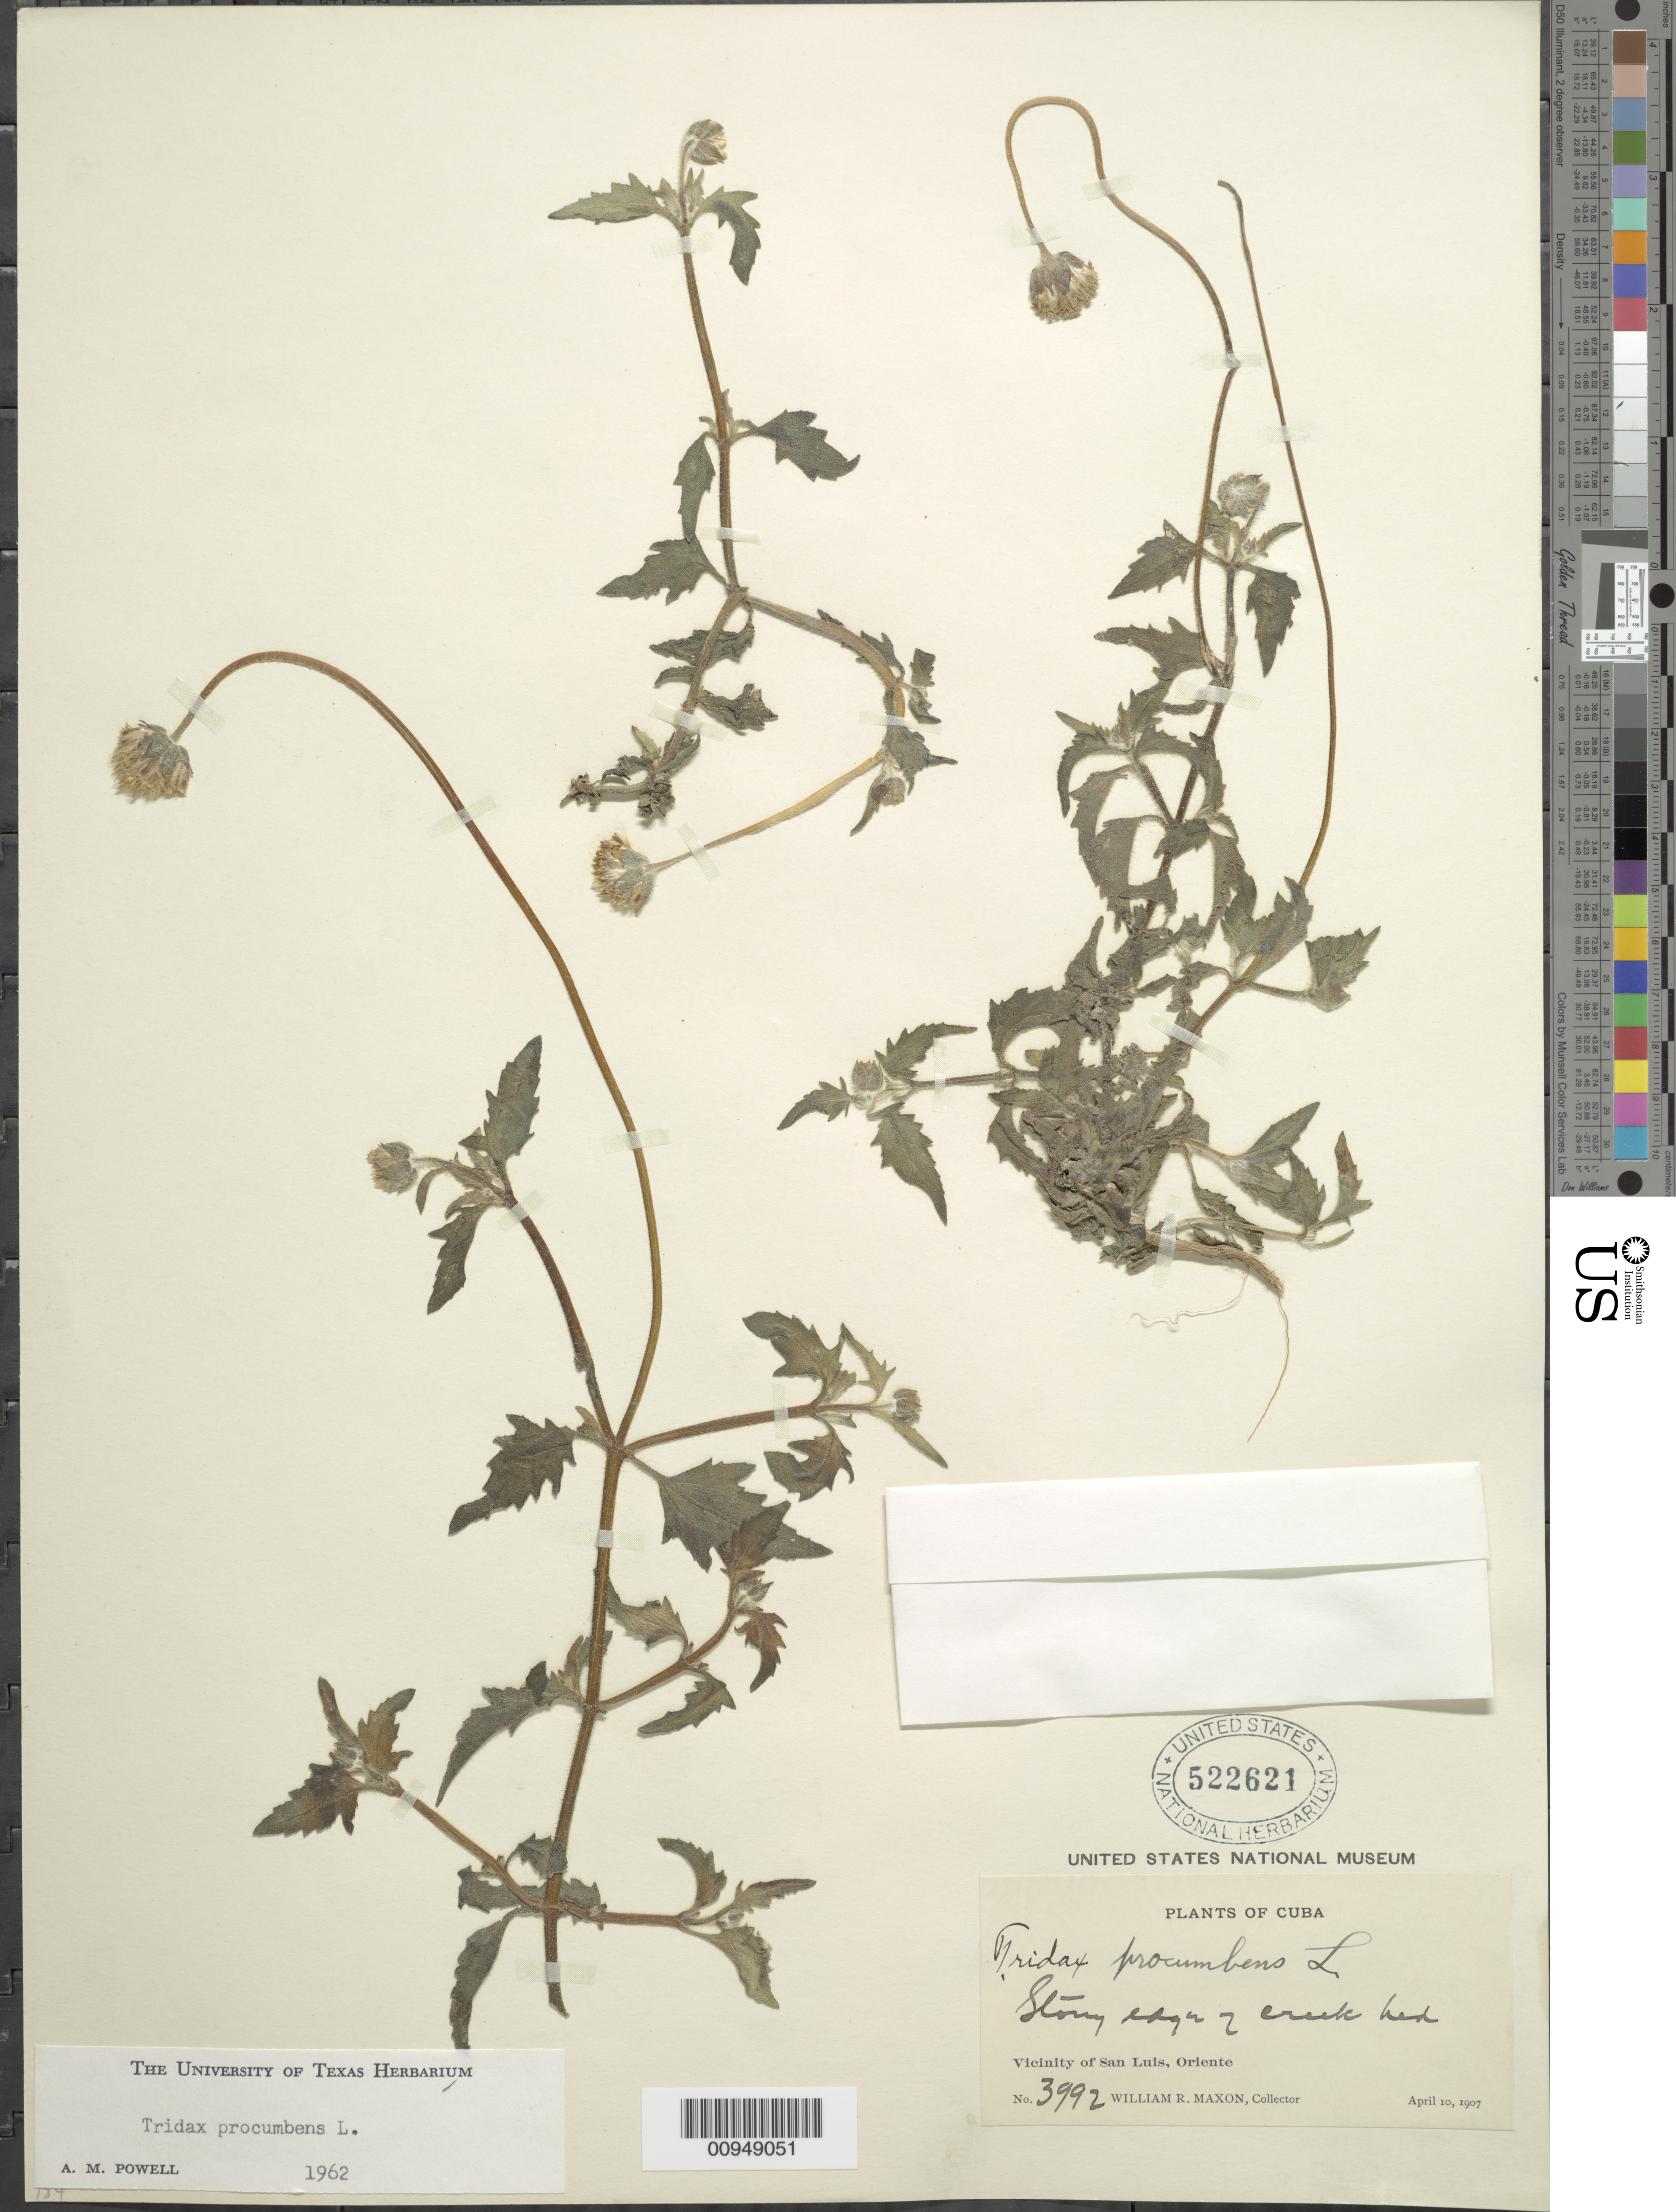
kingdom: Plantae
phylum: Tracheophyta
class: Magnoliopsida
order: Asterales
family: Asteraceae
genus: Tridax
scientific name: Tridax procumbens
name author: L.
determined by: Powell, A. M.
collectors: W. R. Maxon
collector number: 3992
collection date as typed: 10 Apr 1907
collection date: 1907-04-10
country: Cuba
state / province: Oriente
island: Cuba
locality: Creek bed, vicinity of San Luis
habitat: Stony edge of creek bed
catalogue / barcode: US 522621